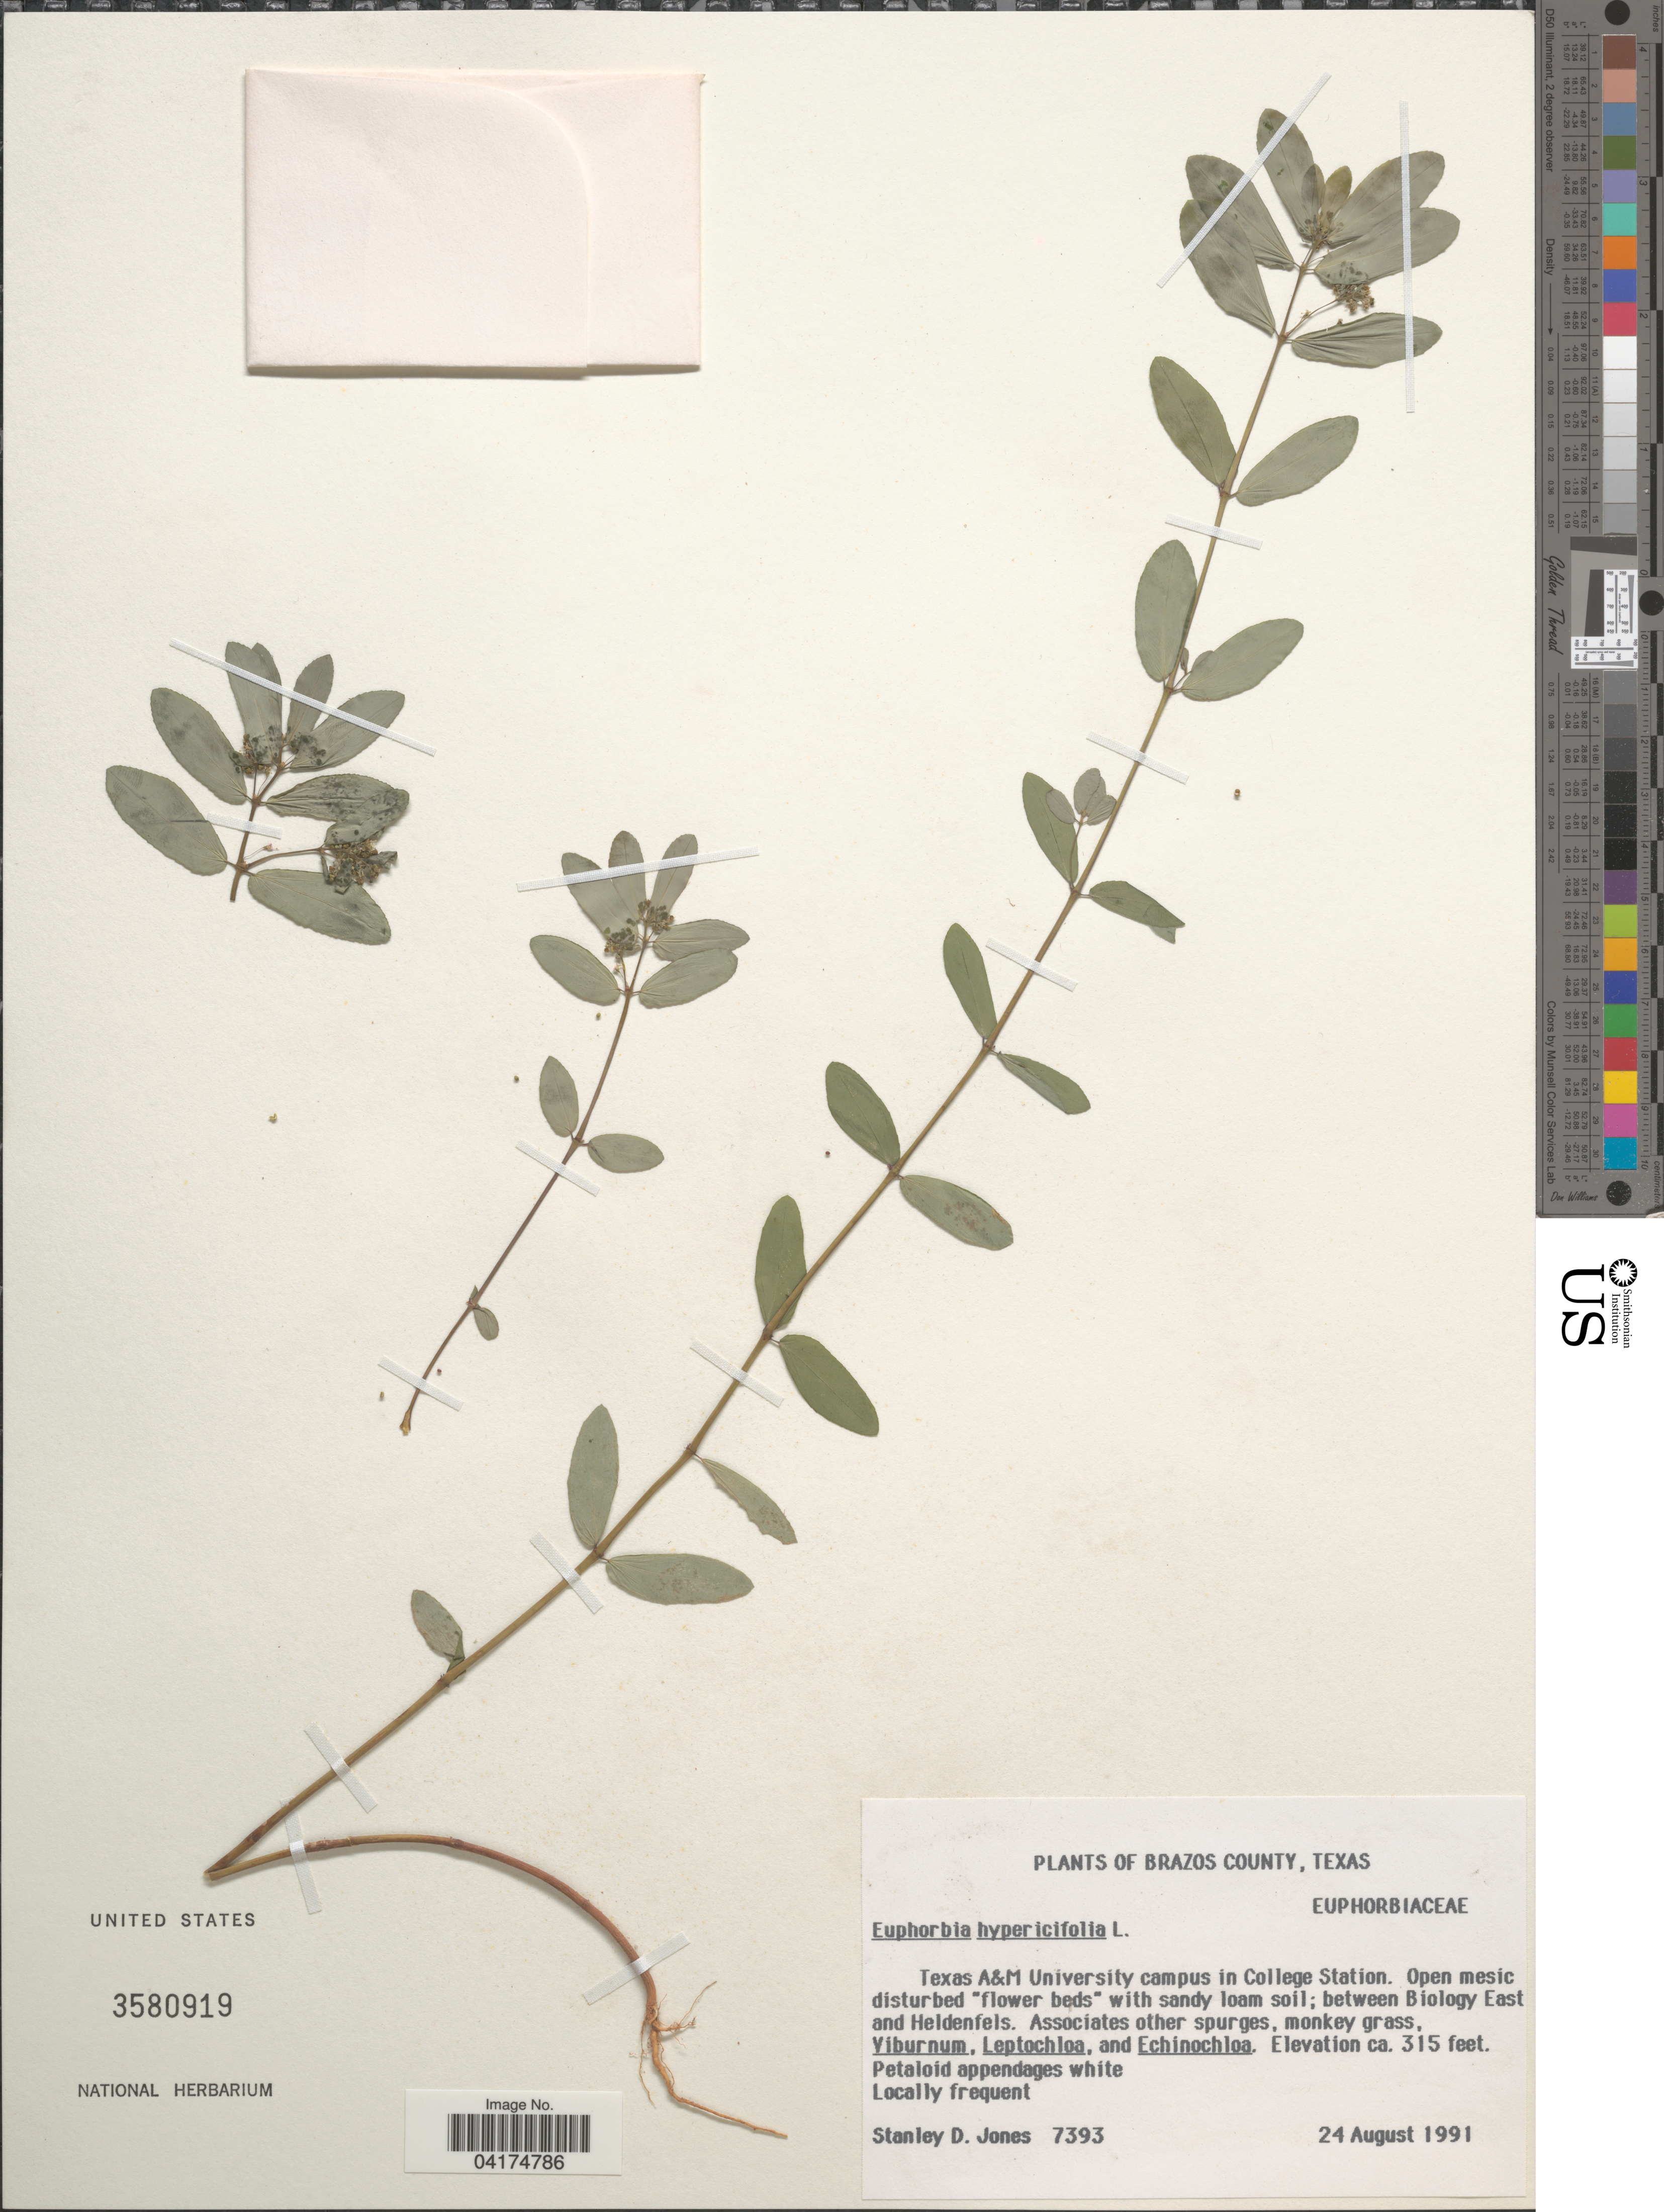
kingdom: Plantae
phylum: Tracheophyta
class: Magnoliopsida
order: Malpighiales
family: Euphorbiaceae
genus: Euphorbia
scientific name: Euphorbia hypericifolia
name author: L.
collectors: S. D. Jones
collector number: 7393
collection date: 1991-08-24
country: United States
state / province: Texas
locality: Brazos County. Texas A&M University campus in College Station. Between Biology East and Heldenfels.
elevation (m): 96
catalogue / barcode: US 3580919